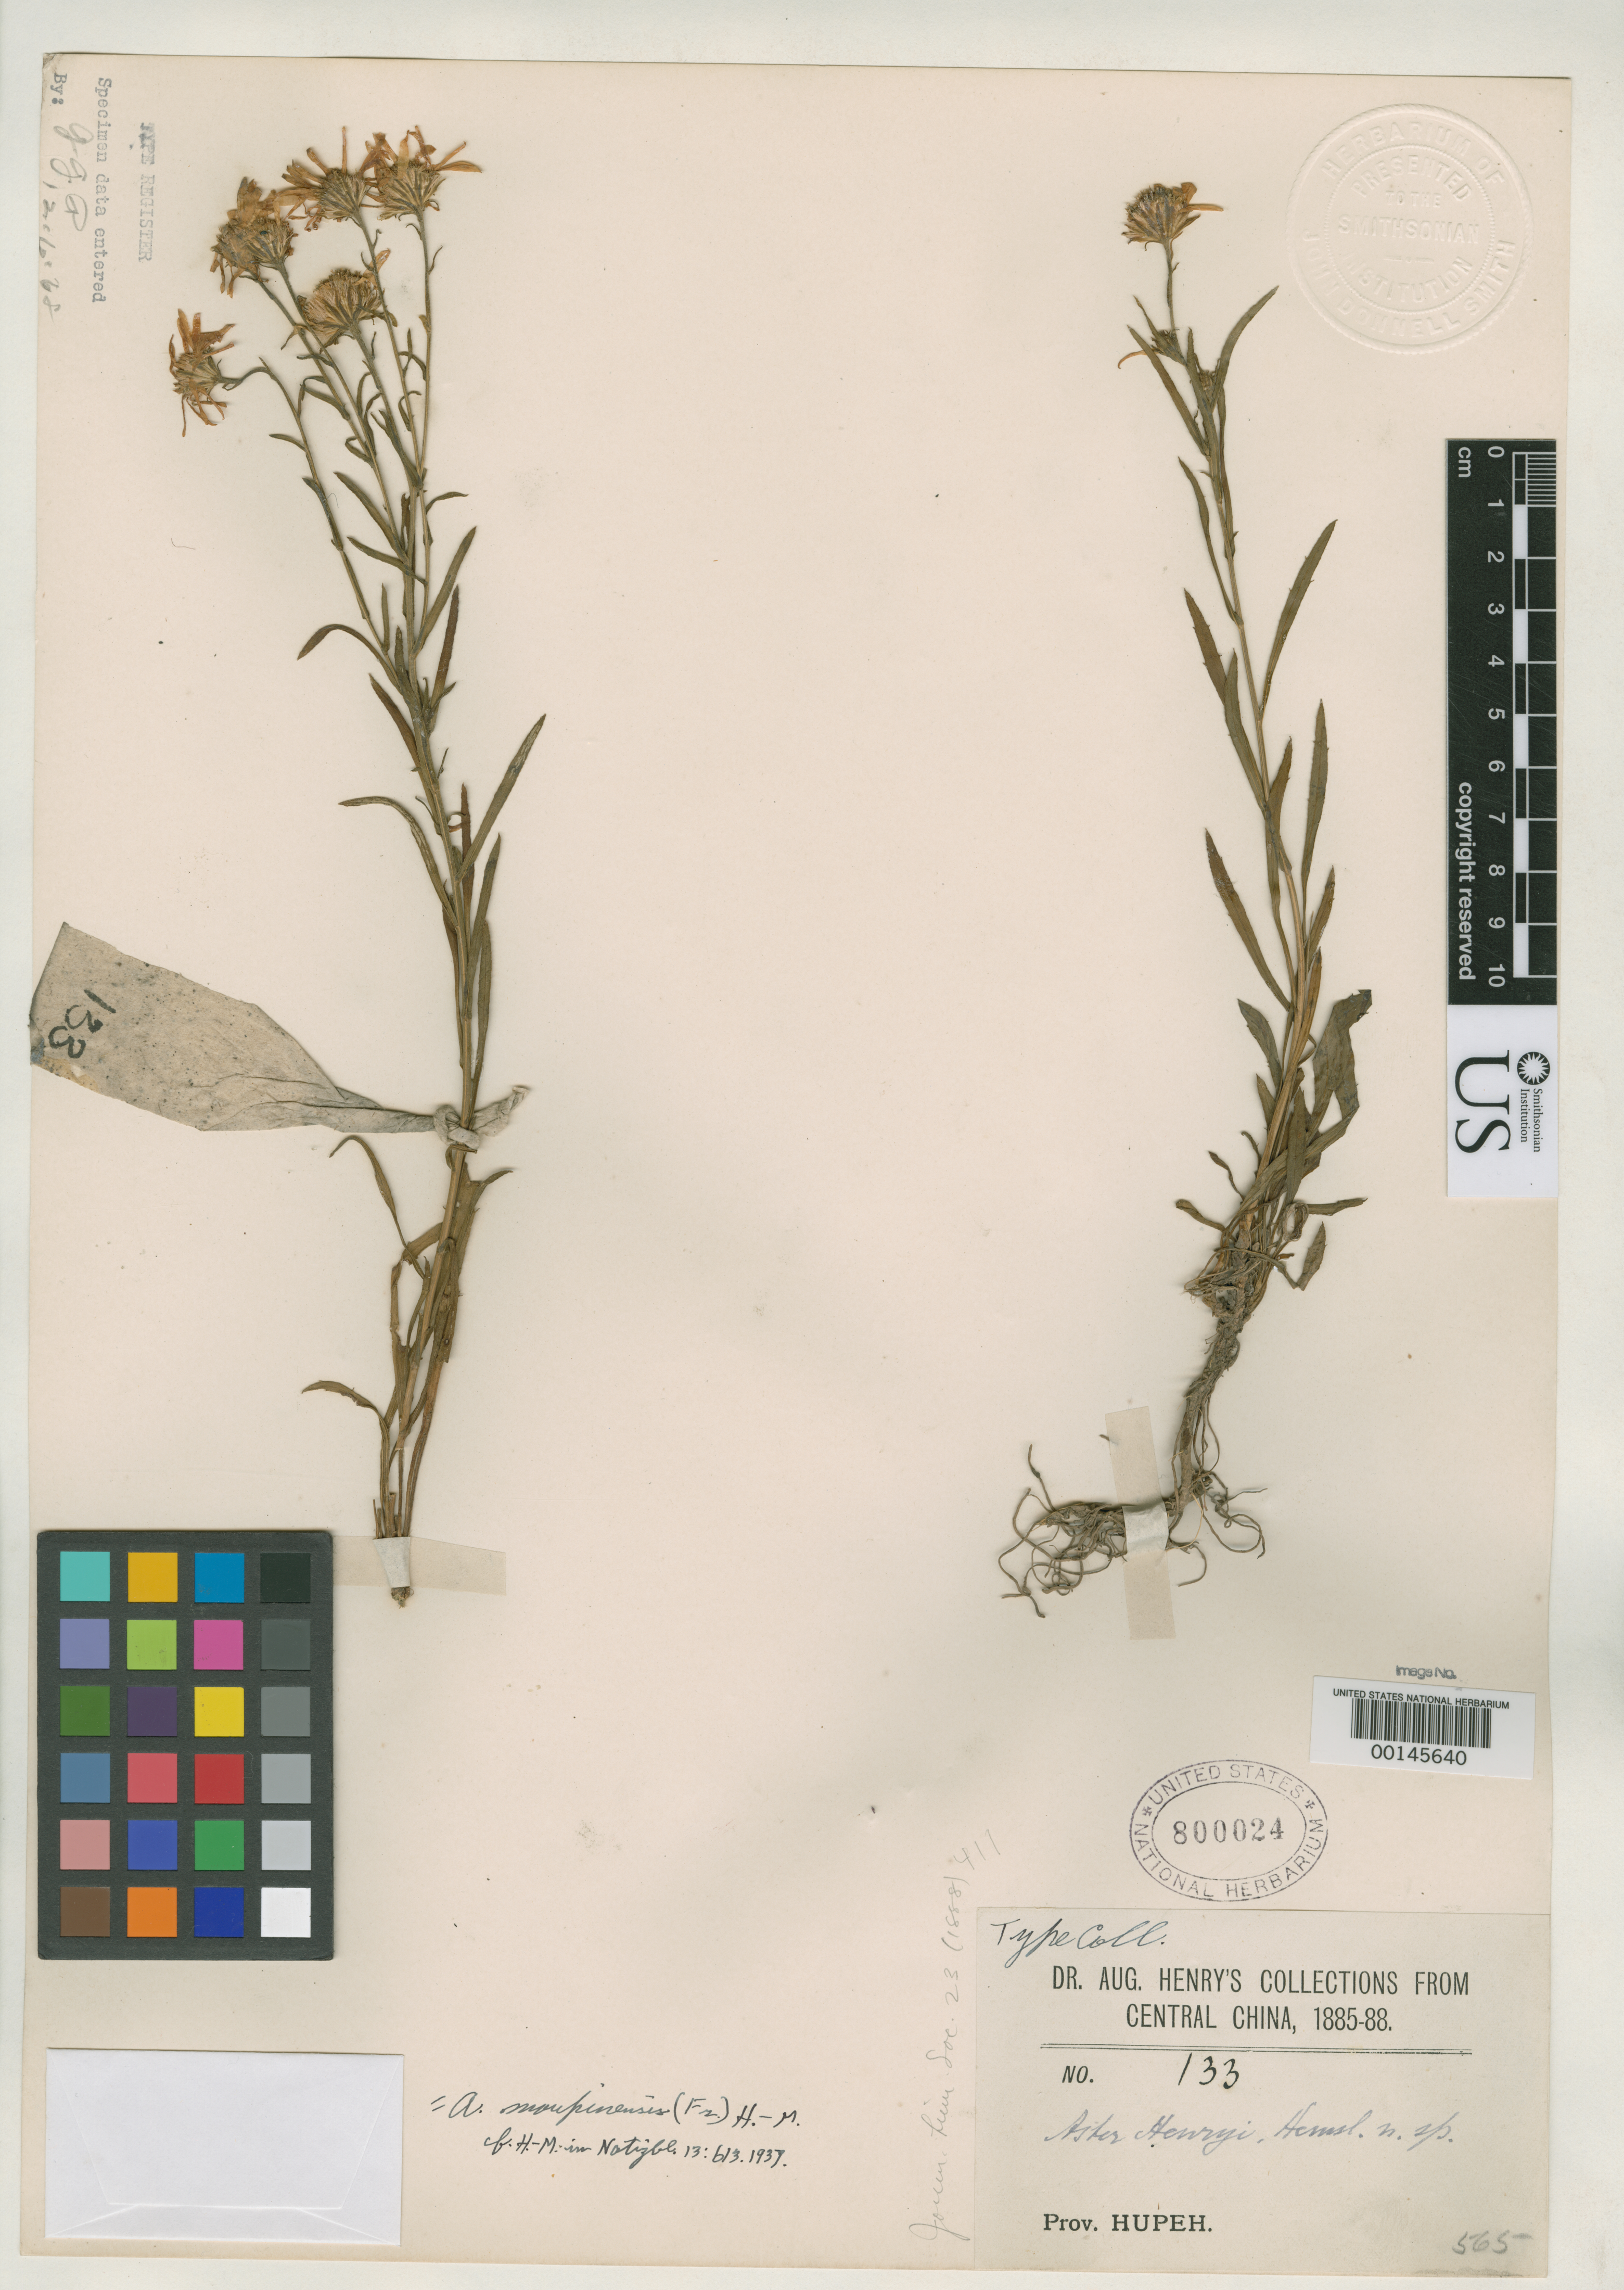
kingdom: Plantae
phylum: Tracheophyta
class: Magnoliopsida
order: Asterales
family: Asteraceae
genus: Aster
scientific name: Aster henryi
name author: Hemsl.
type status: Isosyntype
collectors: A. Henry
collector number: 133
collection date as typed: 1885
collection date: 1885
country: China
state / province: Hubei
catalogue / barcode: US 800024